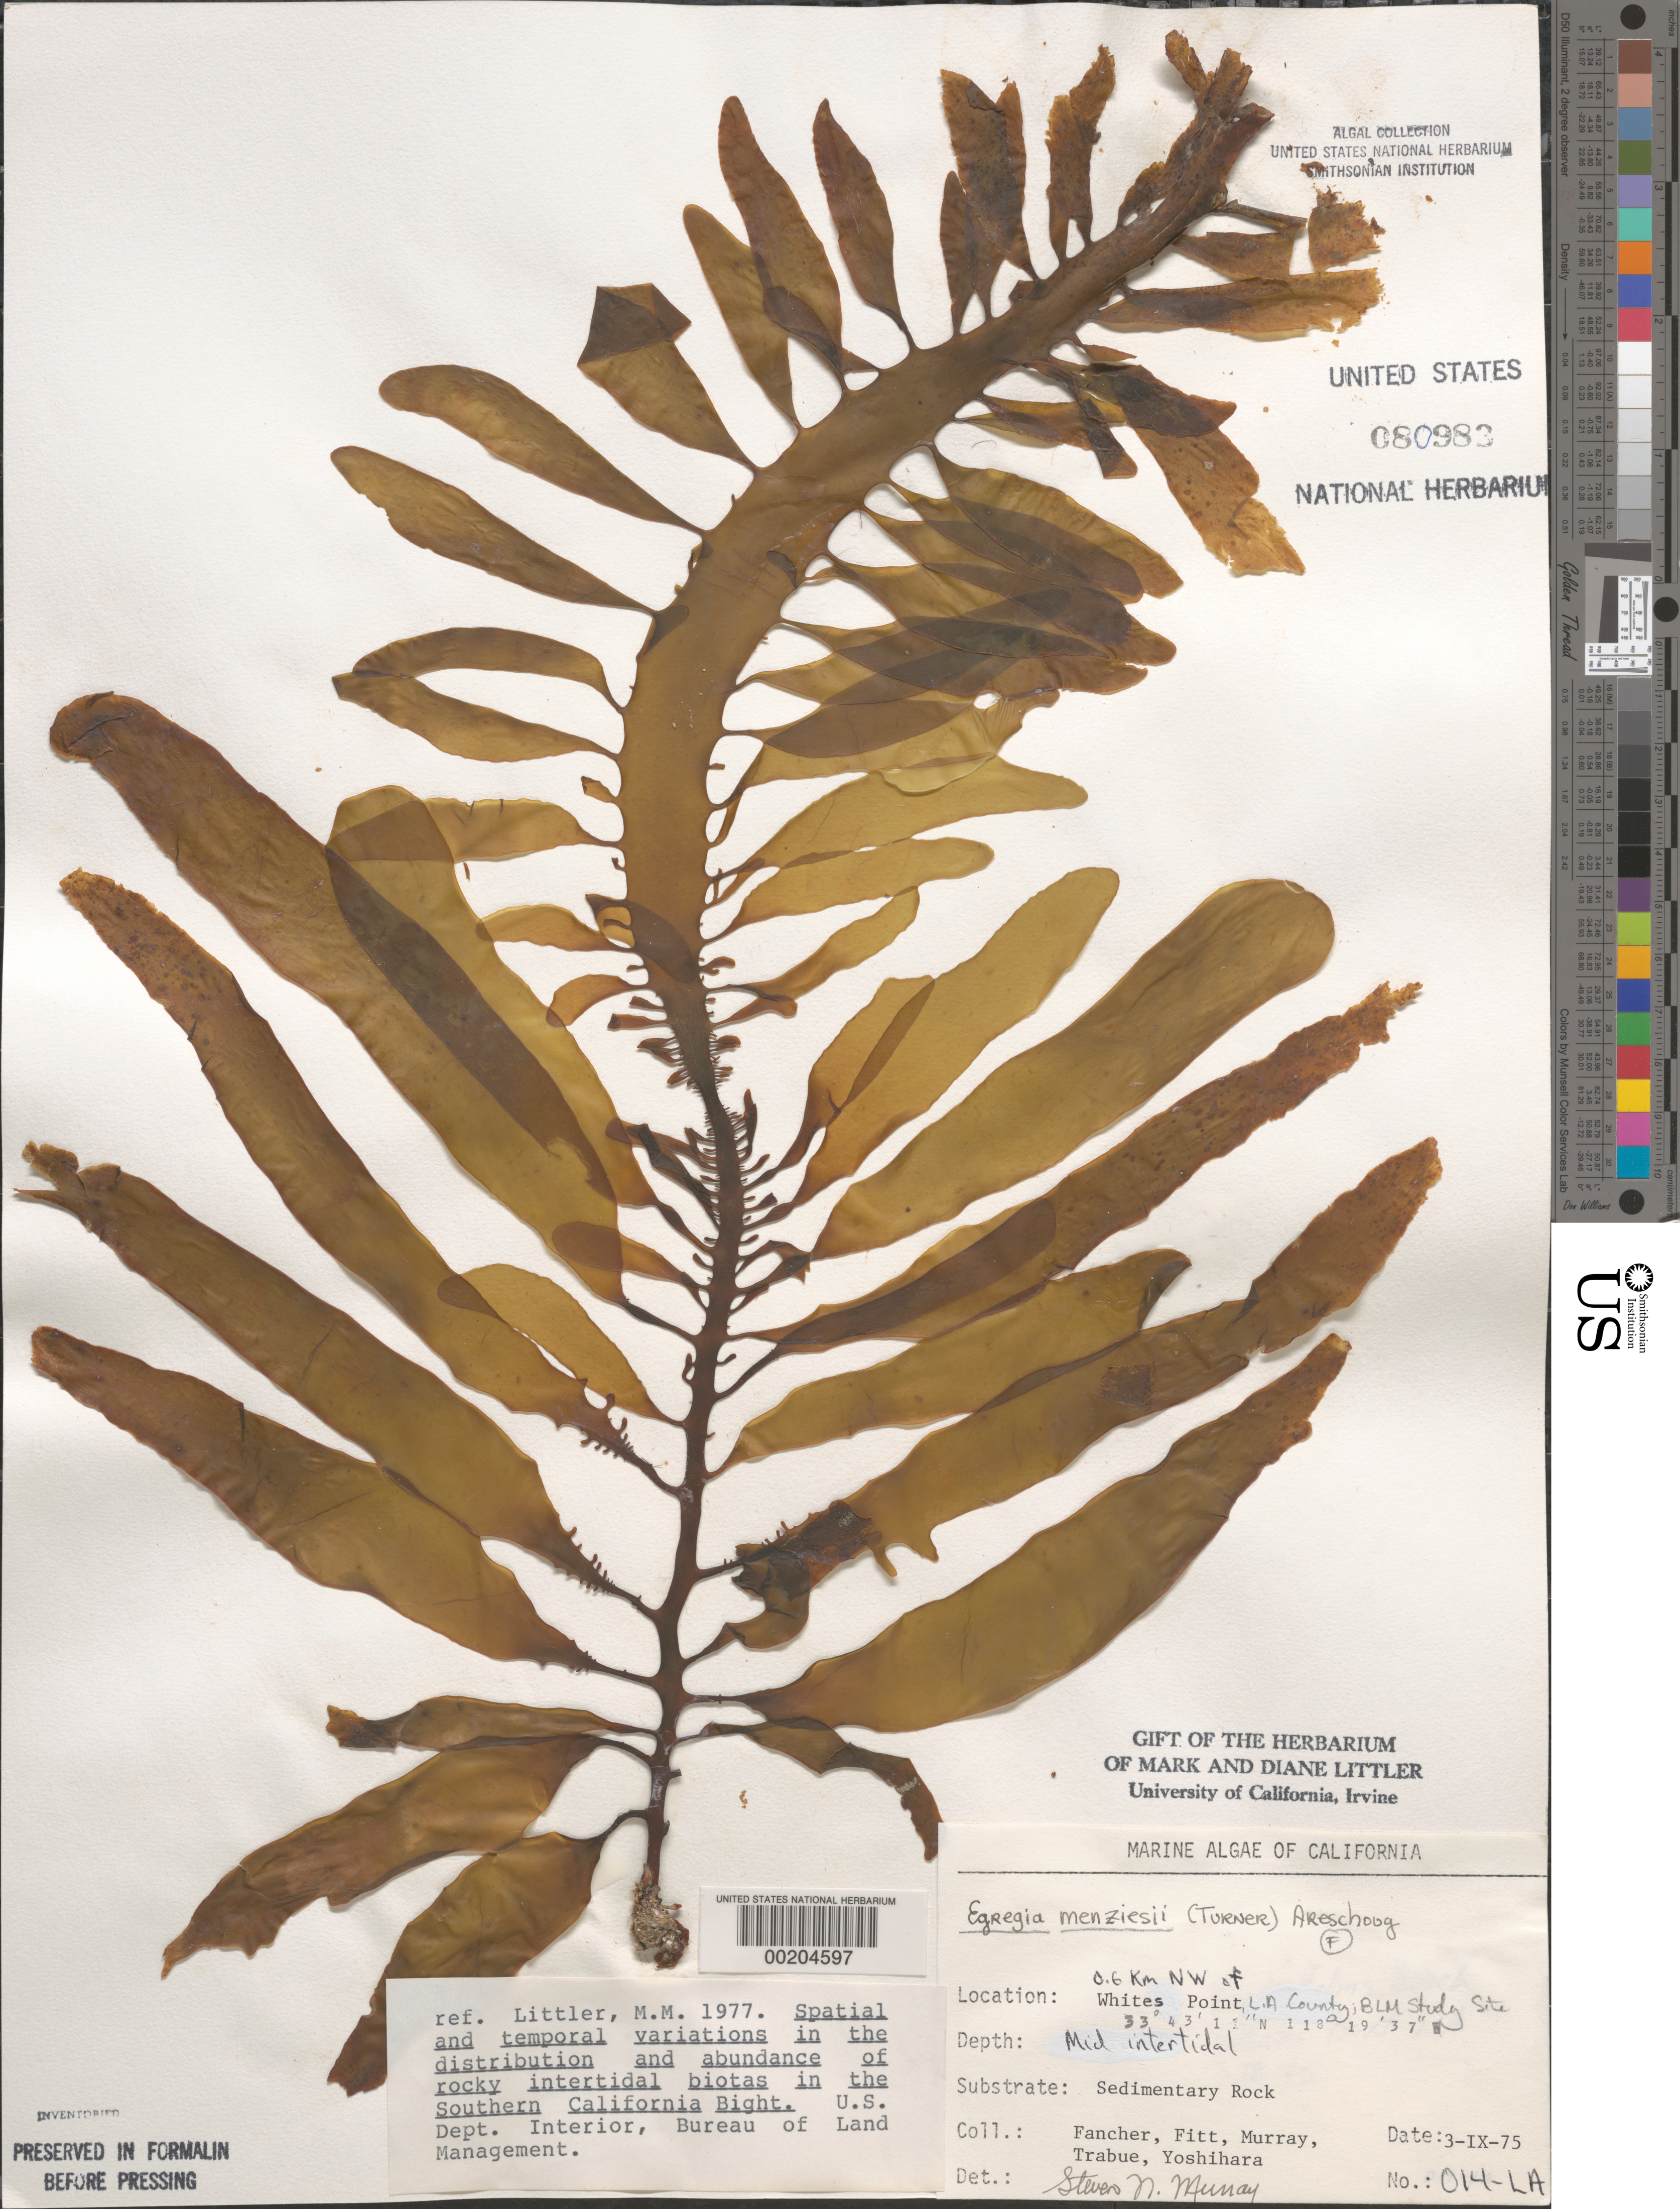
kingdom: Chromista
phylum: Ochrophyta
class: Phaeophyceae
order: Laminariales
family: Lessoniaceae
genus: Egregia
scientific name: Egregia menziesii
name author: (Turner) Aresch.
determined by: Murray, S. N.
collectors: J. Fancher, W. Fitt, S. N. Murray, P. J. Trabue & K. Yoshihara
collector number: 014-la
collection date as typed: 03 Sep 1975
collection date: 1975-09-03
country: United States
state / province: California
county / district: Los Angeles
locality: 0.6 km northwest of Whites Point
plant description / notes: BLM-SOCALBIGHT Rocky Intertidal Survey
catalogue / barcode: US 80983